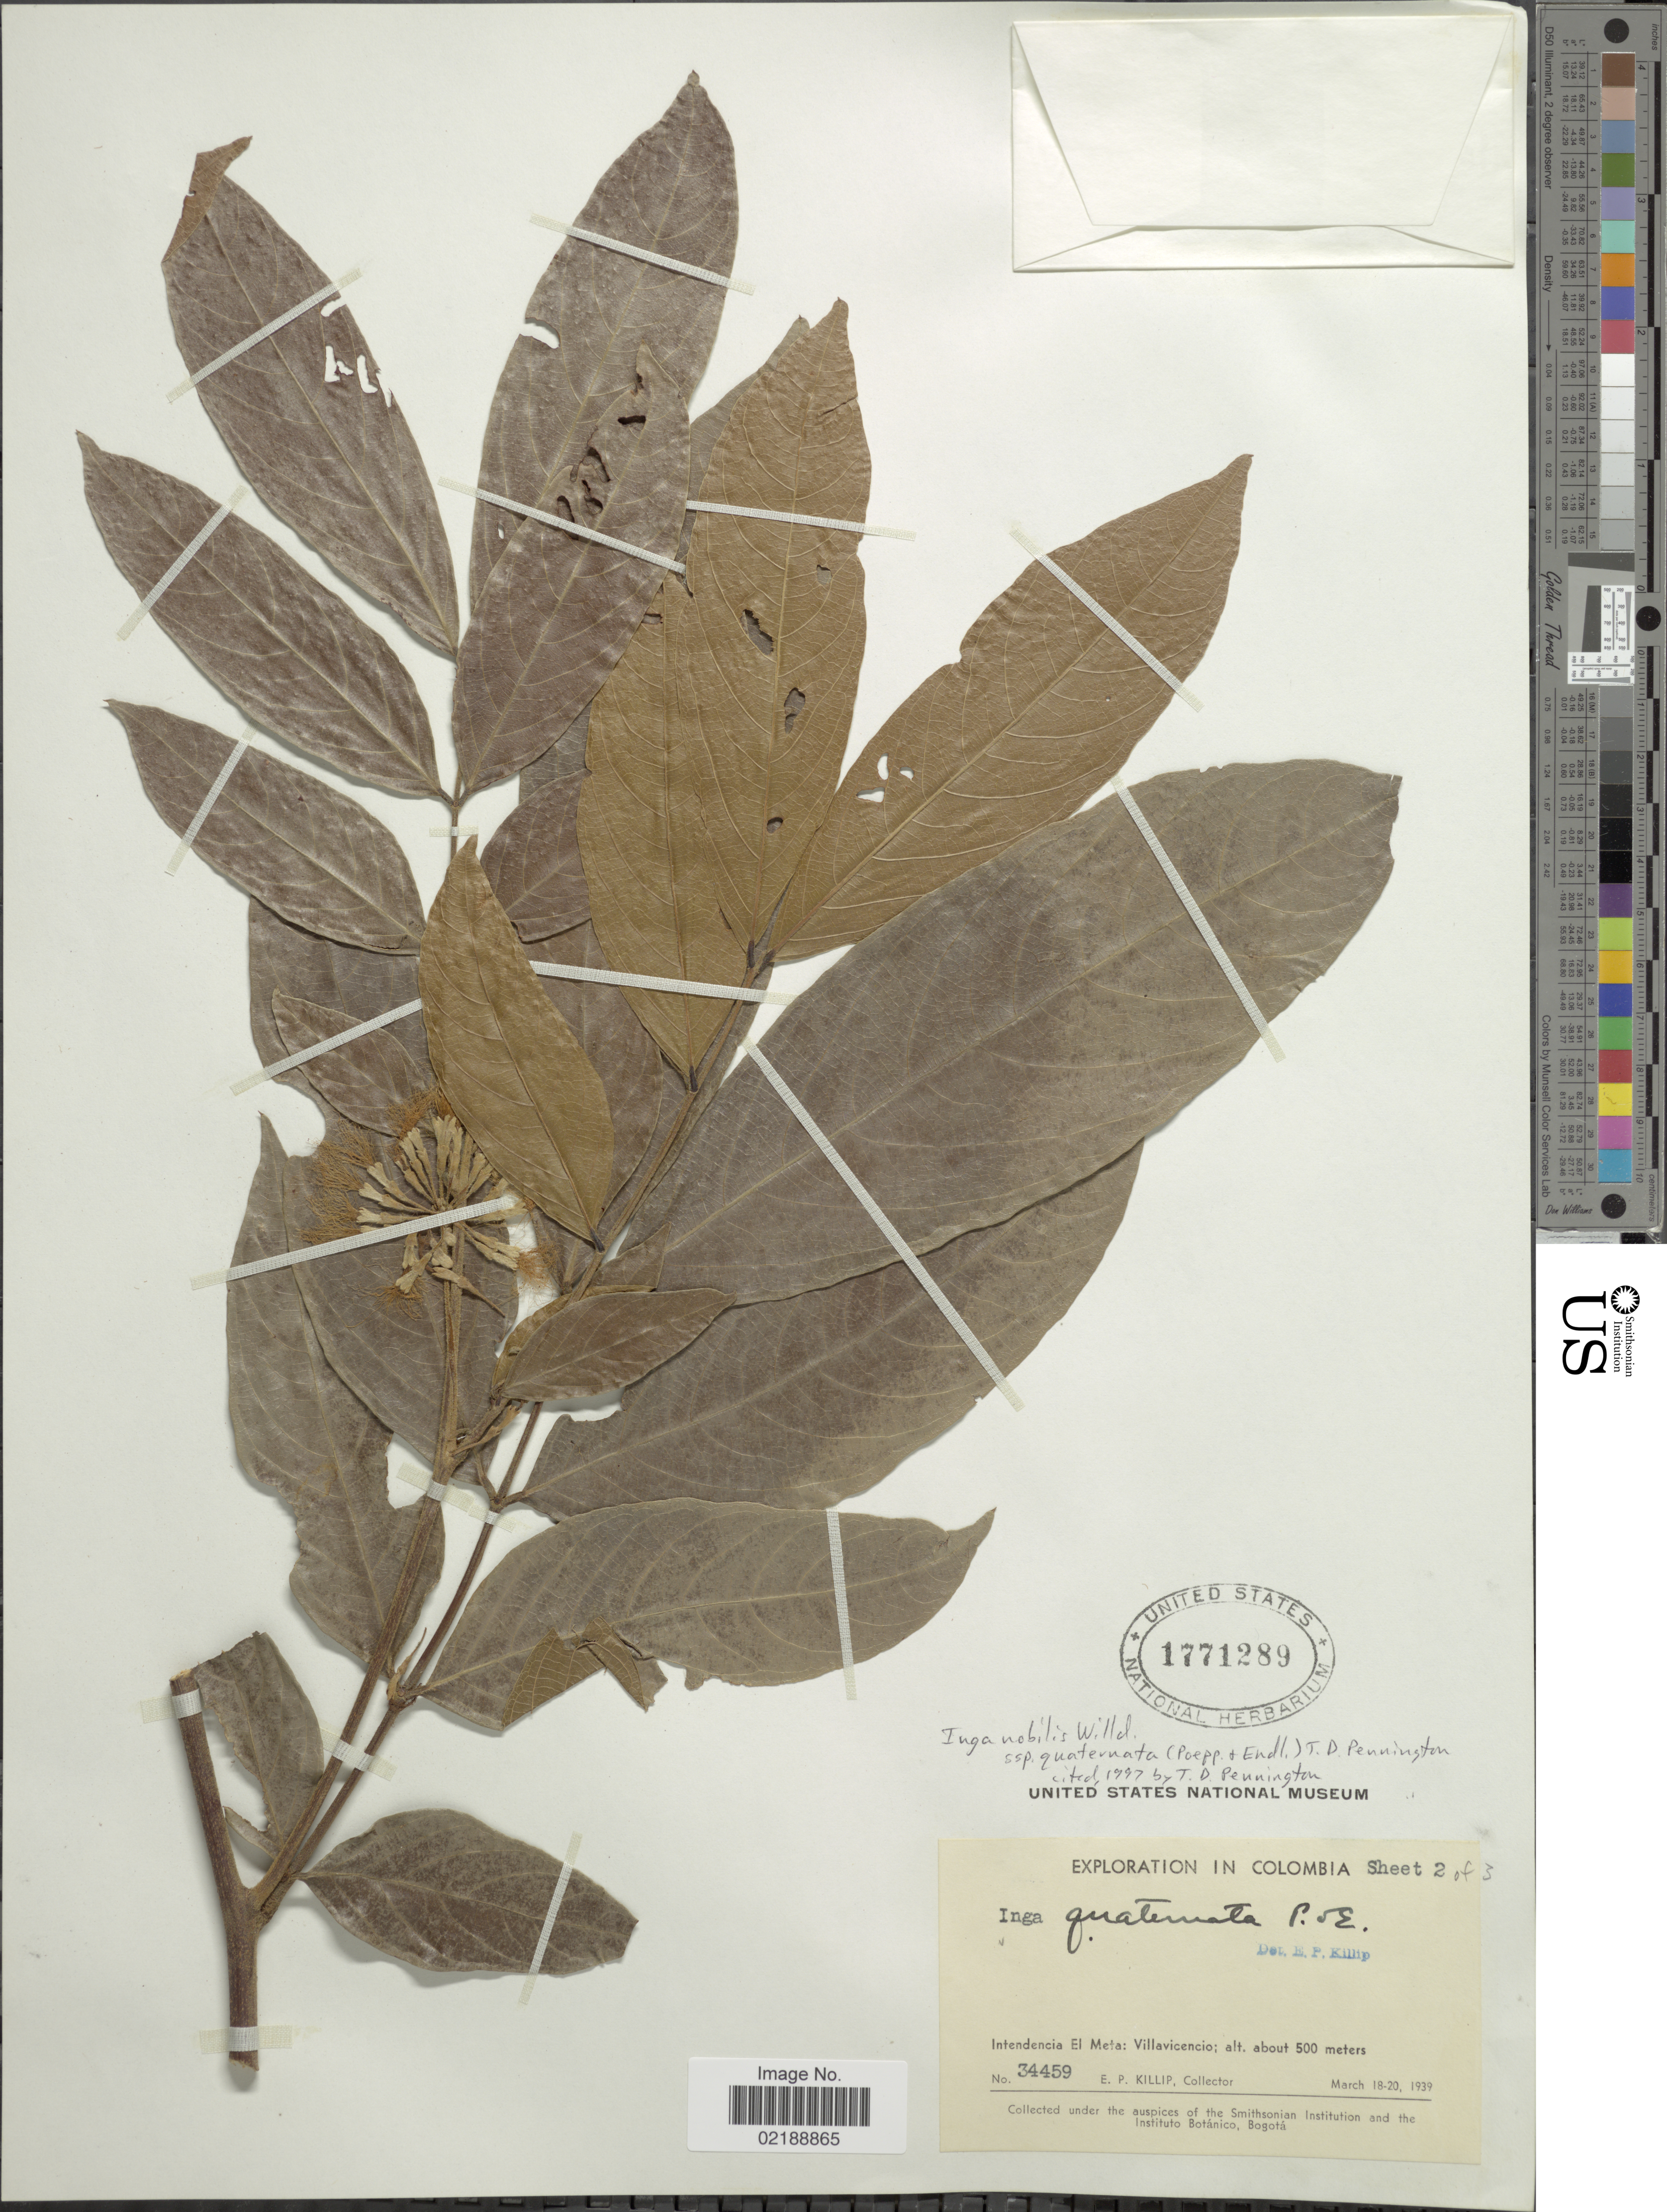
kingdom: Plantae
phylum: Tracheophyta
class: Magnoliopsida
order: Fabales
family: Fabaceae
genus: Inga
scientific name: Inga nobilis subsp. quaternata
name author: (Poepp. & Endl.) T.D. Penn.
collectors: E. P. Killip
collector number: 34459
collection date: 1939-03-18/1939-03-20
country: Colombia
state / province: Meta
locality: Intendencia El Meta: Villavicencio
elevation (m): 500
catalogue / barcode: US 1771289